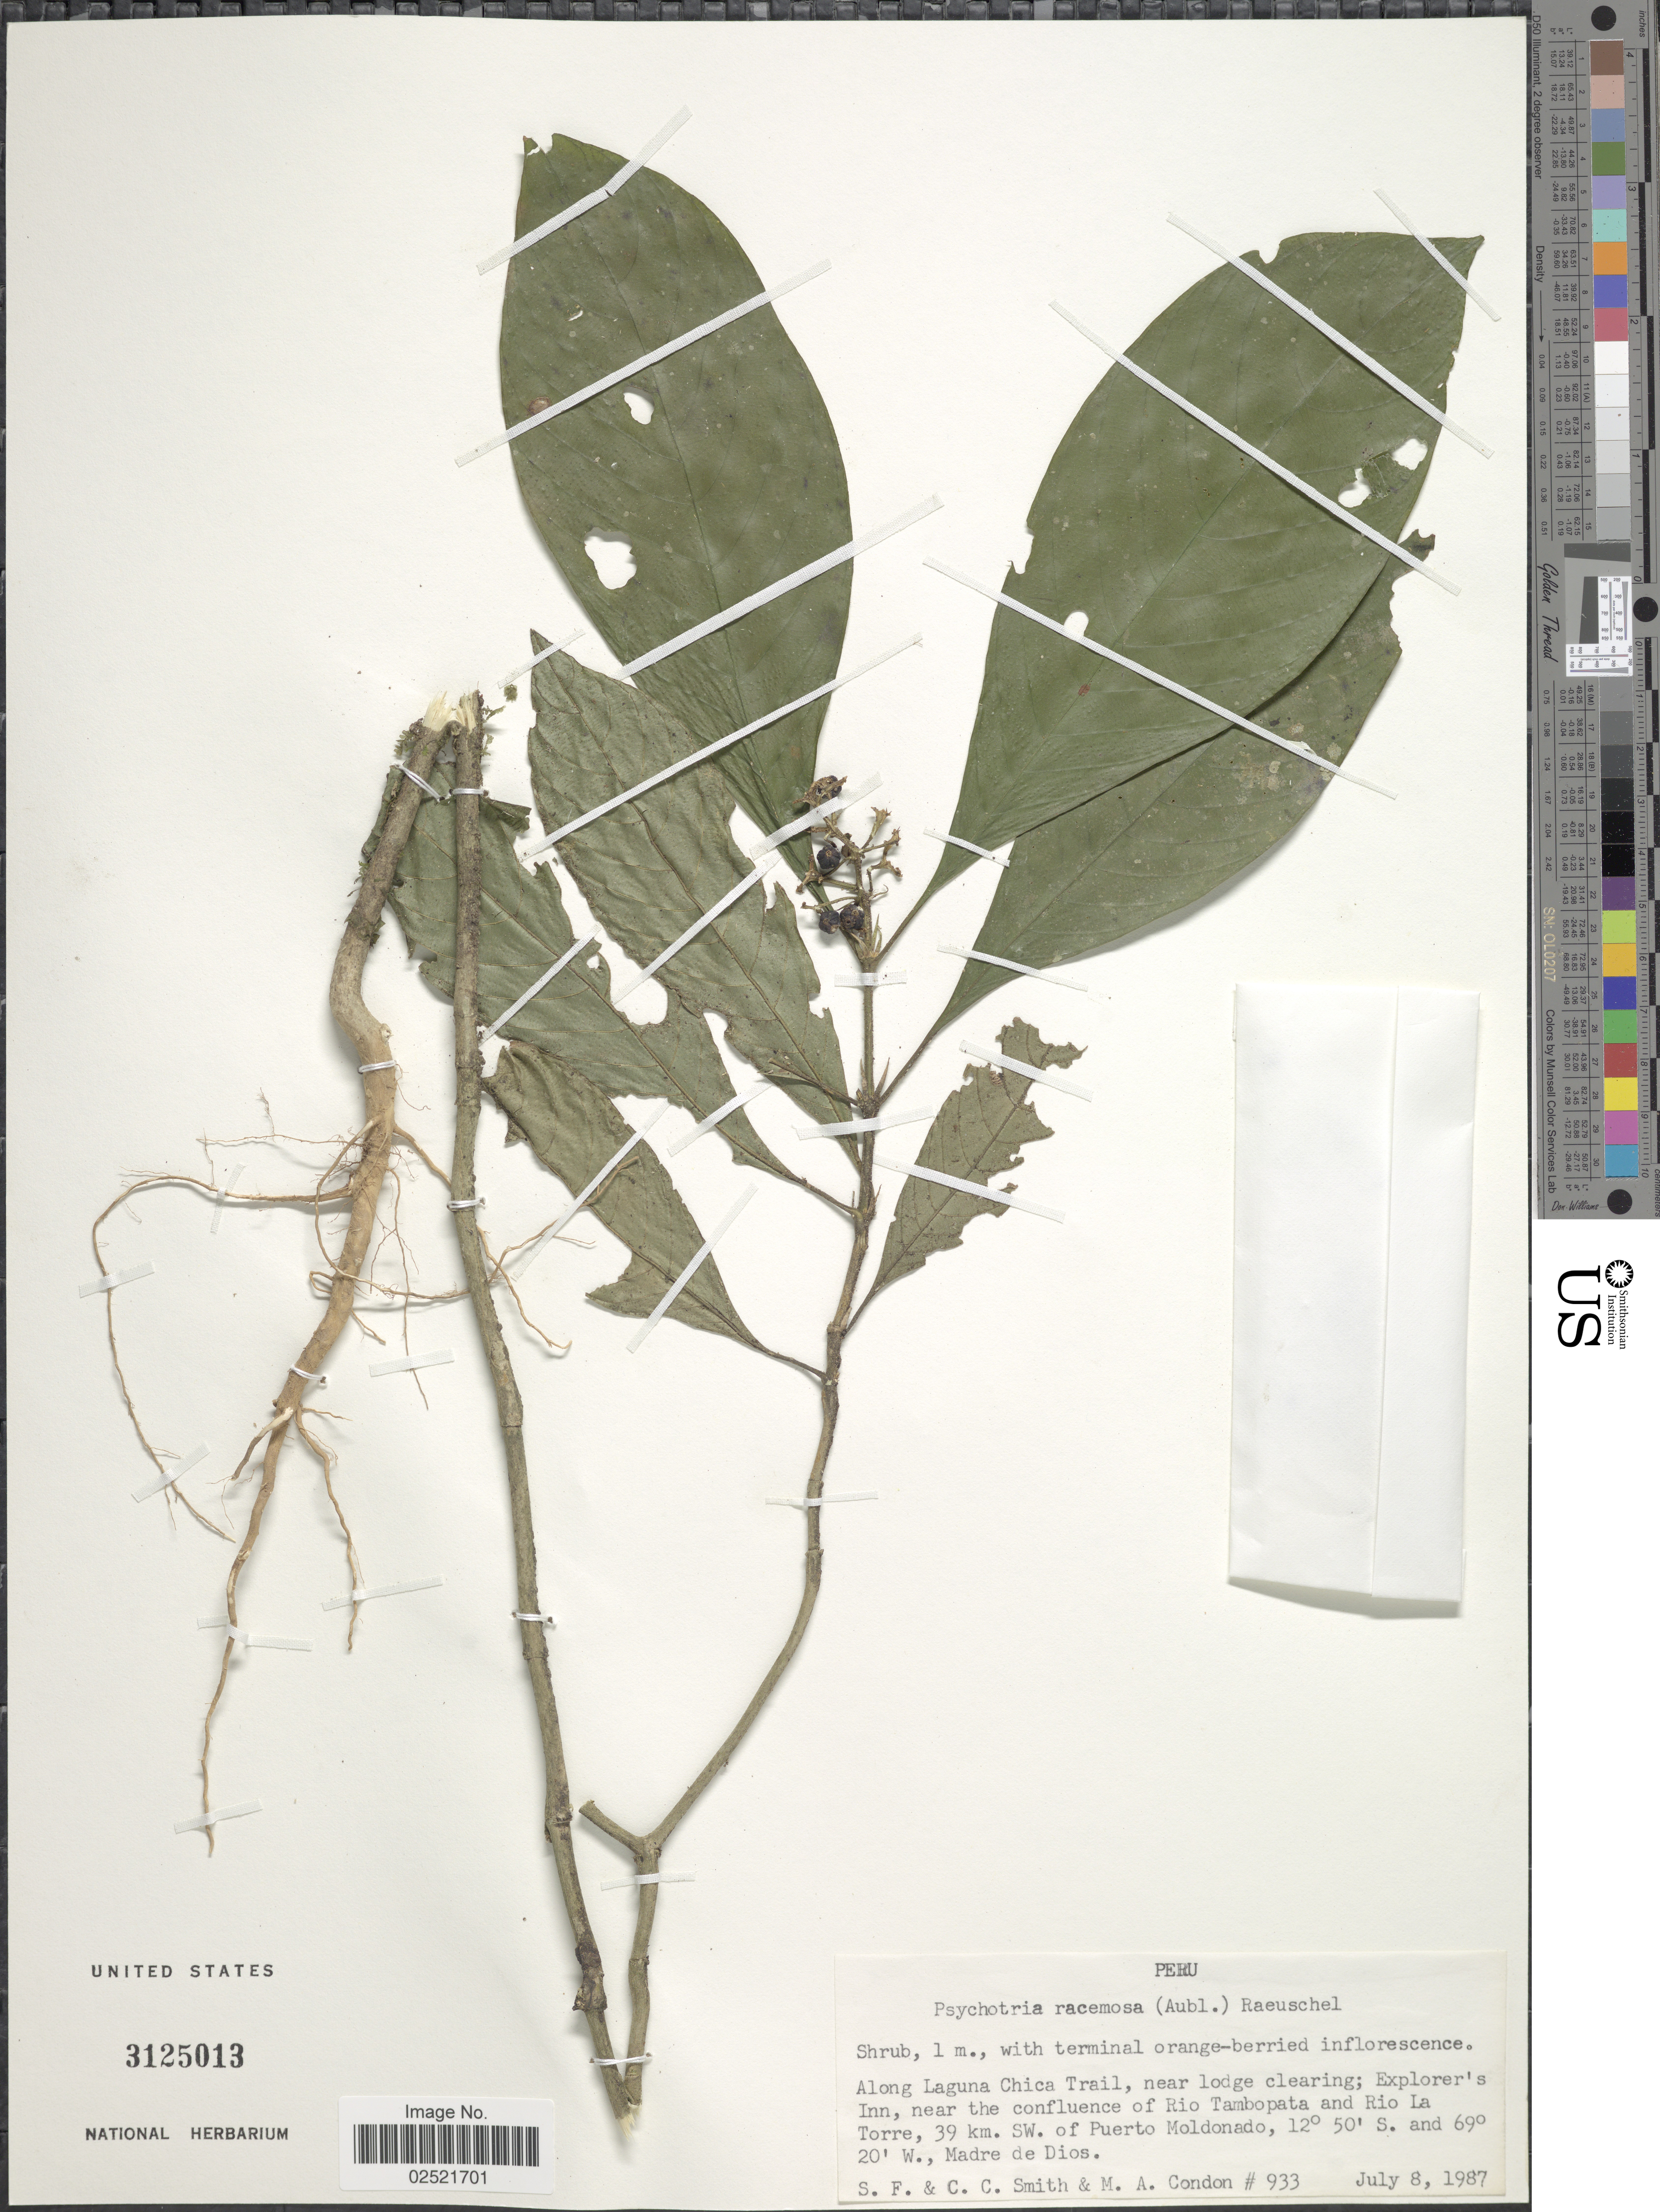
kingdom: Plantae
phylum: Tracheophyta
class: Magnoliopsida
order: Gentianales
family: Rubiaceae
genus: Psychotria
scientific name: Psychotria racemosa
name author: (Aubl.) Raeuschel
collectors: S.F. Smith, C. C. Smith & M. Condon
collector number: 933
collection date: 1987-07-08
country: Peru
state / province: Madre de Dios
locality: Along Laguna Chica Trail, near lodge clearing, Explorer's Inn, near the confluence of Rio Tambopata and Rio La Torre, 39 km SW of Puerto Moldonado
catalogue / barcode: US 3125013